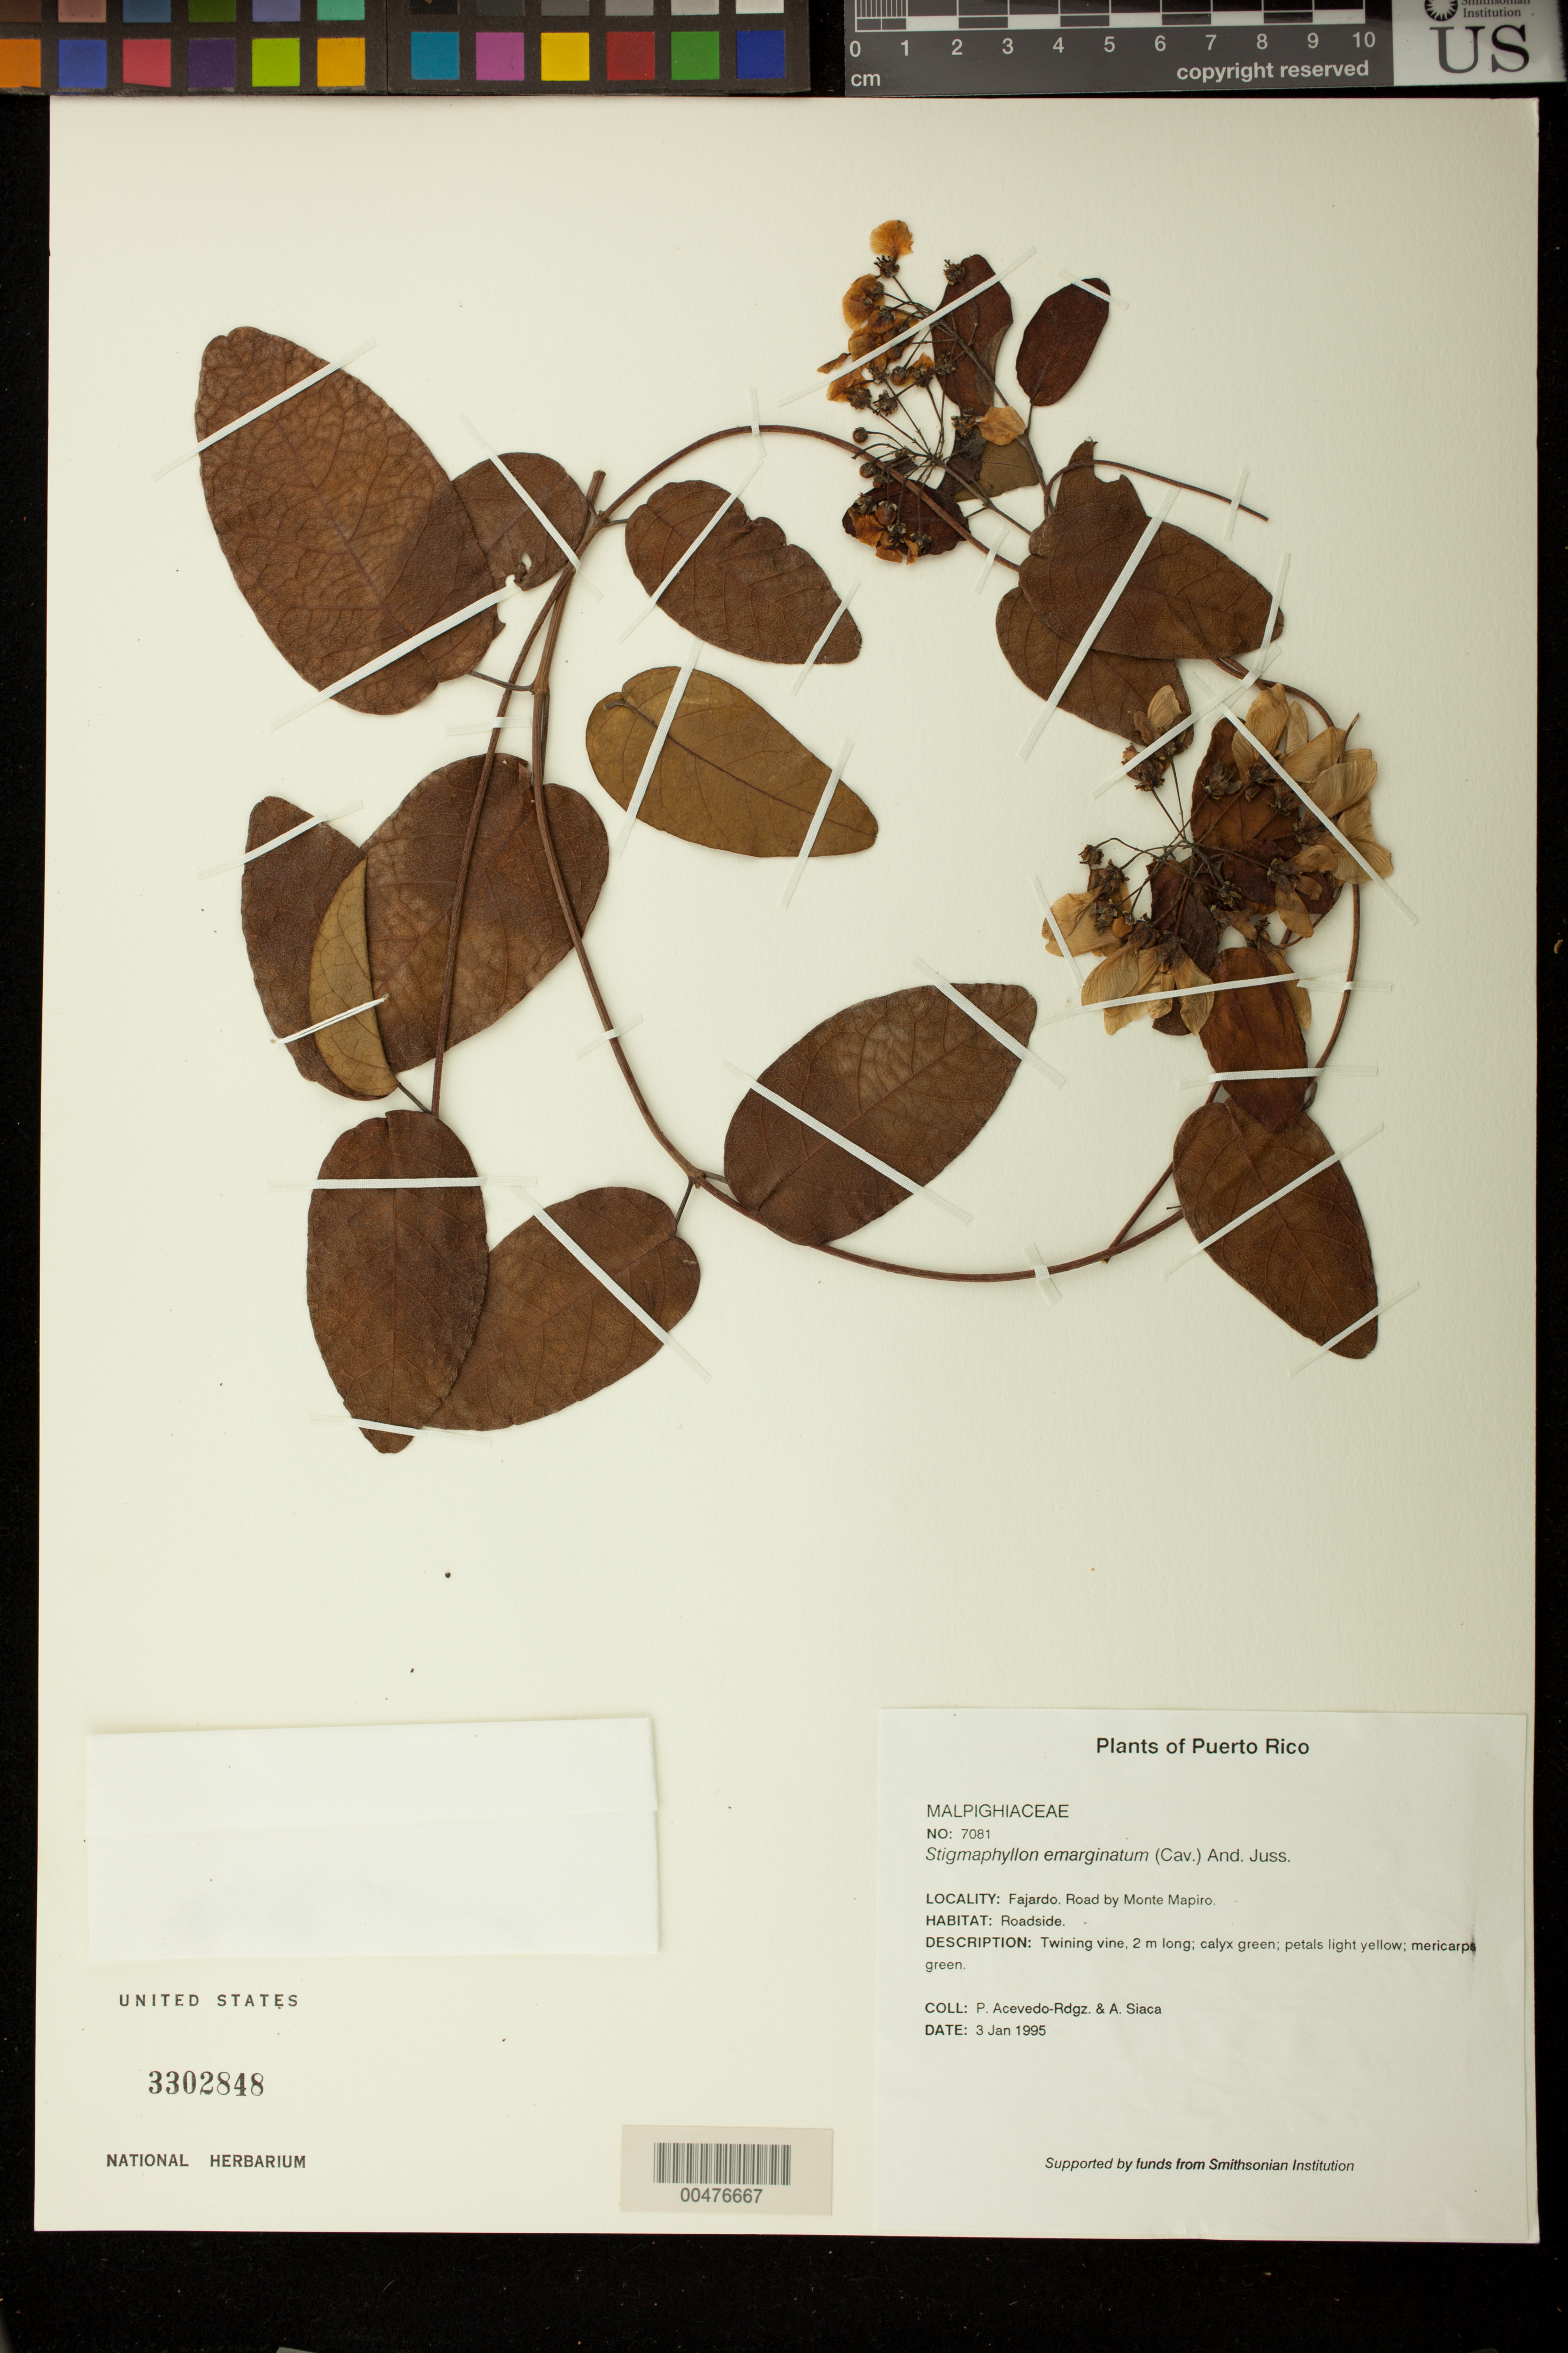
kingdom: Plantae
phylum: Tracheophyta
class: Magnoliopsida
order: Malpighiales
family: Malpighiaceae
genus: Stigmaphyllon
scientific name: Stigmaphyllon emarginatum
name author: (Cav.) A. Juss.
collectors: P. Acevedo-Rodr. & A. Siaca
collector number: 7081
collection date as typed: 03 Jan 1995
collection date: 1995-01-03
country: Puerto Rico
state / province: Fajardo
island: Puerto Rico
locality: Fajardo; Road by Monte Mapiro.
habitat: Roadside.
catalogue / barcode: US 3302848